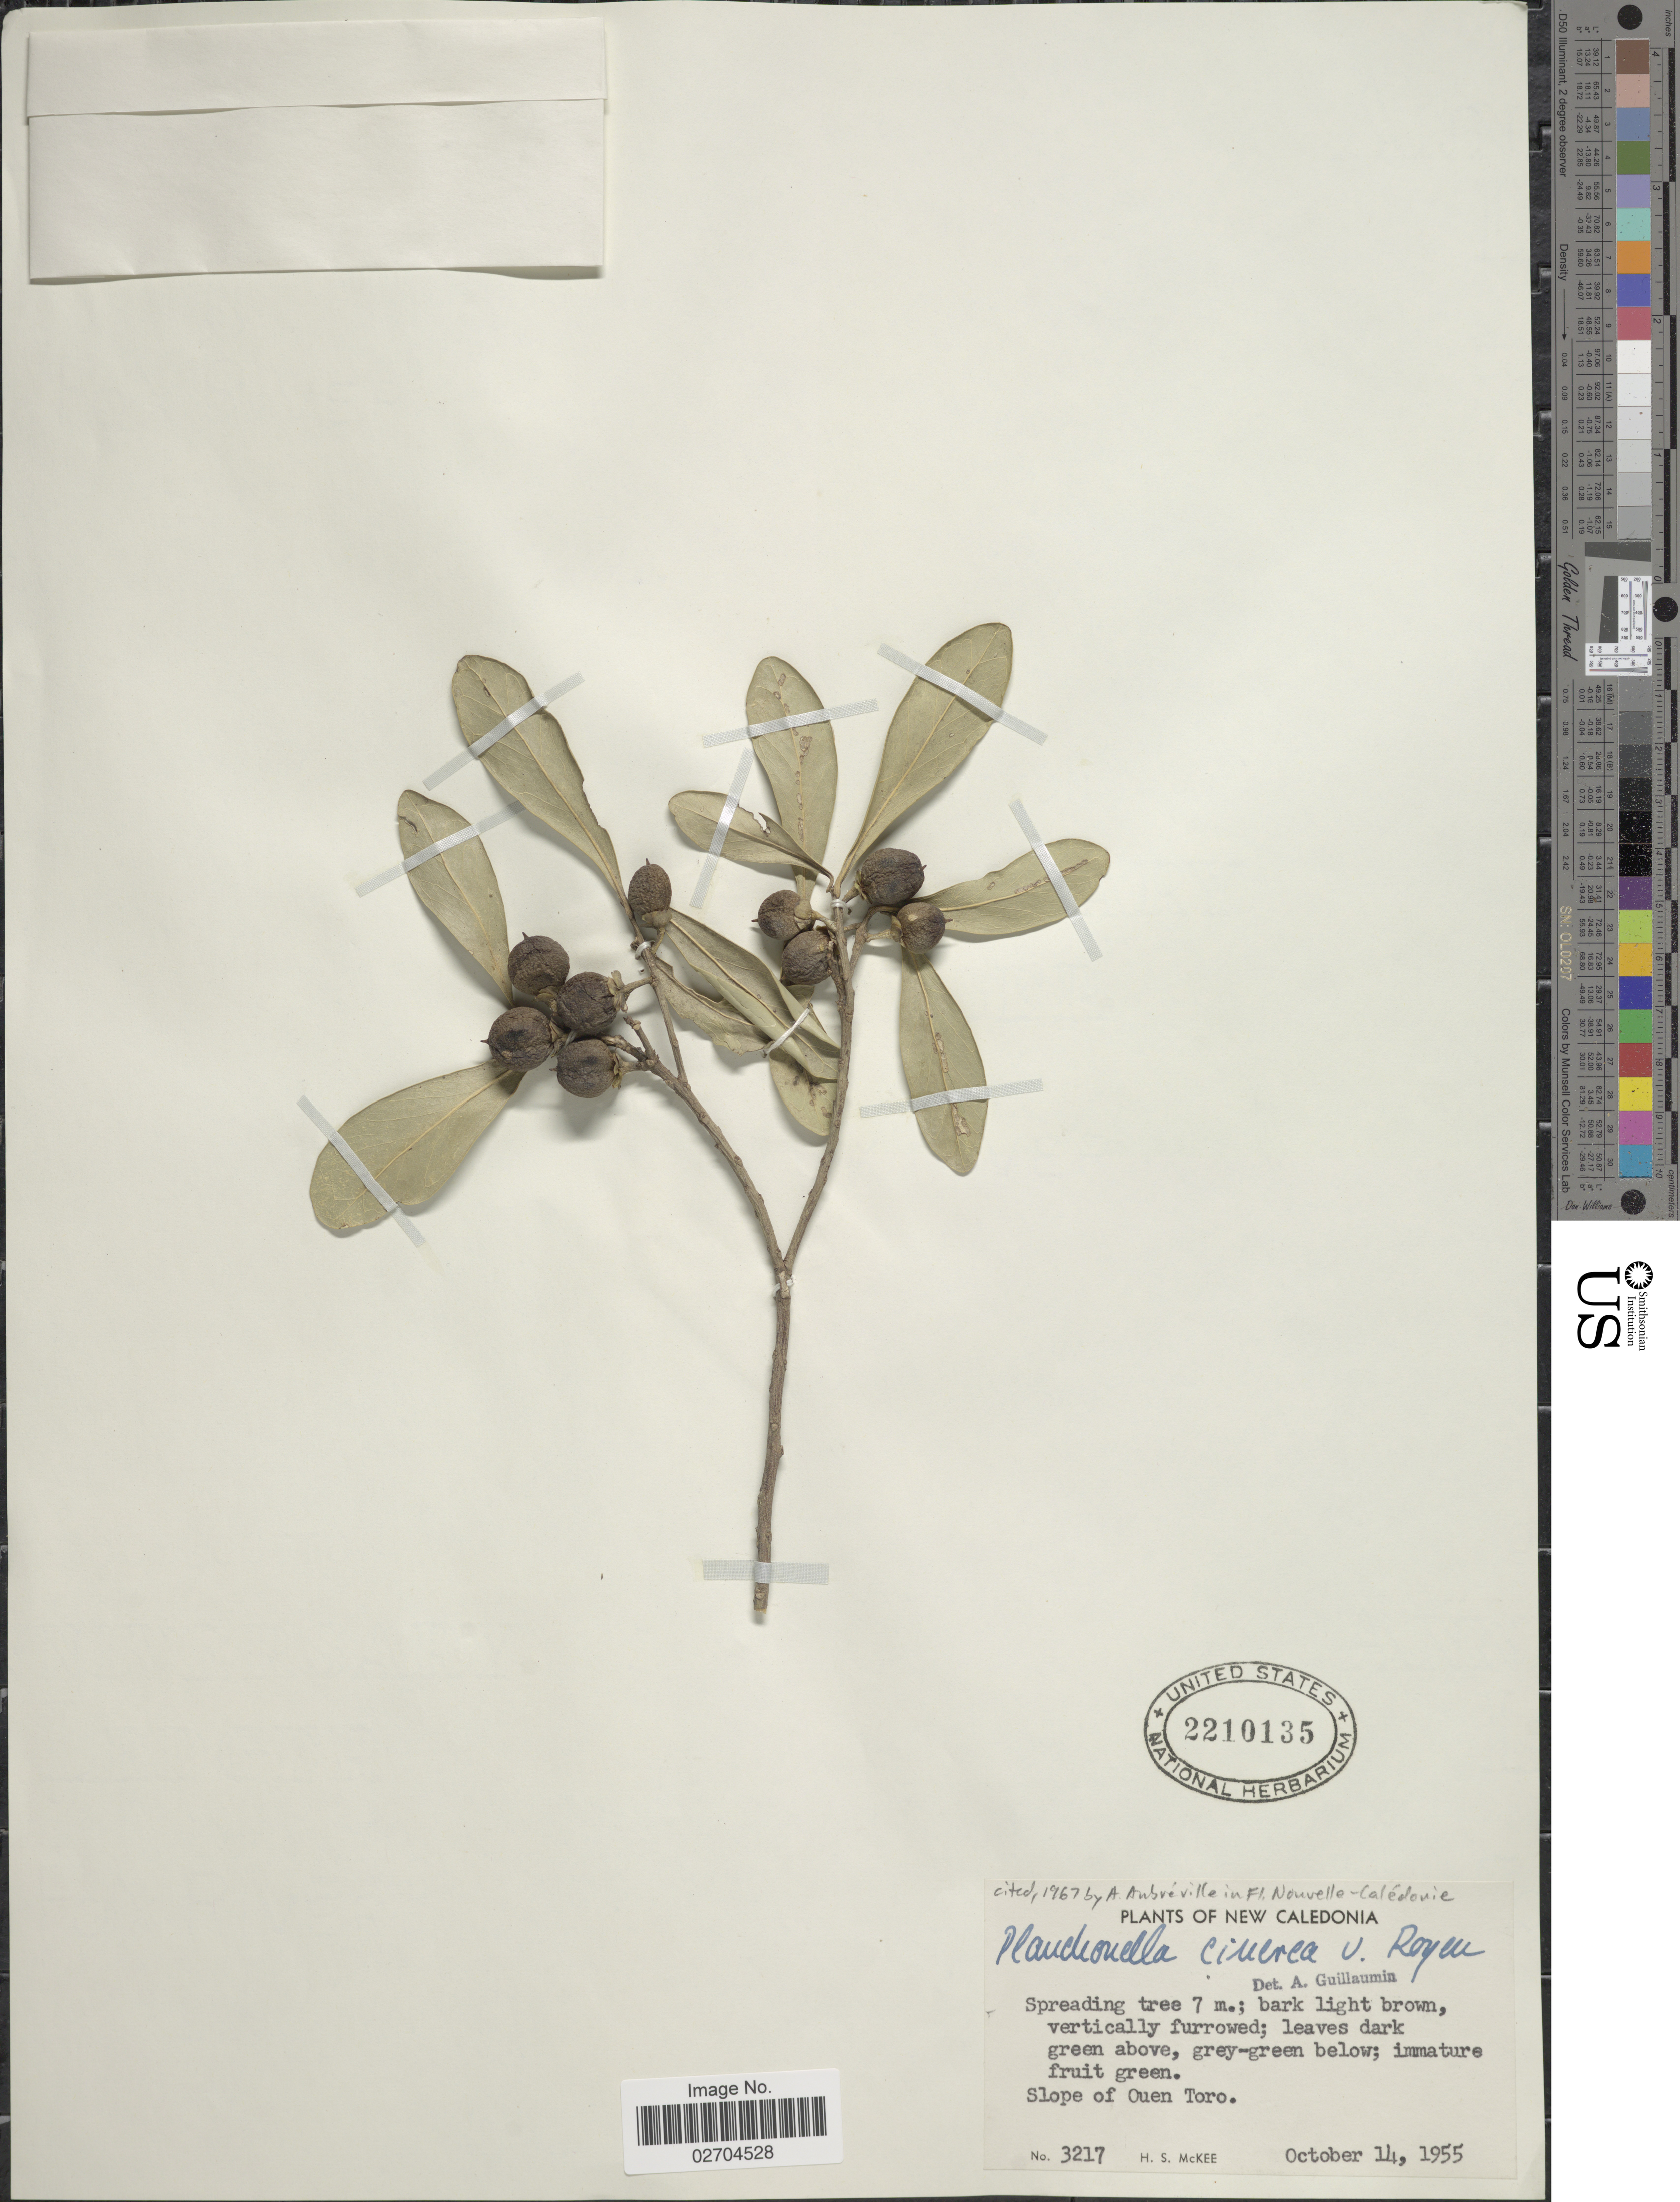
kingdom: Plantae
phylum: Tracheophyta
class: Magnoliopsida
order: Ericales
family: Sapotaceae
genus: Planchonella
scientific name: Planchonella cinerea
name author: (Pancher ex Baill.) P. Royen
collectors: H. S. McKee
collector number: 3217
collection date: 1955-10-14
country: New Caledonia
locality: New Caledonia. Slope of Ouen Toro.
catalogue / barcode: US 2210135